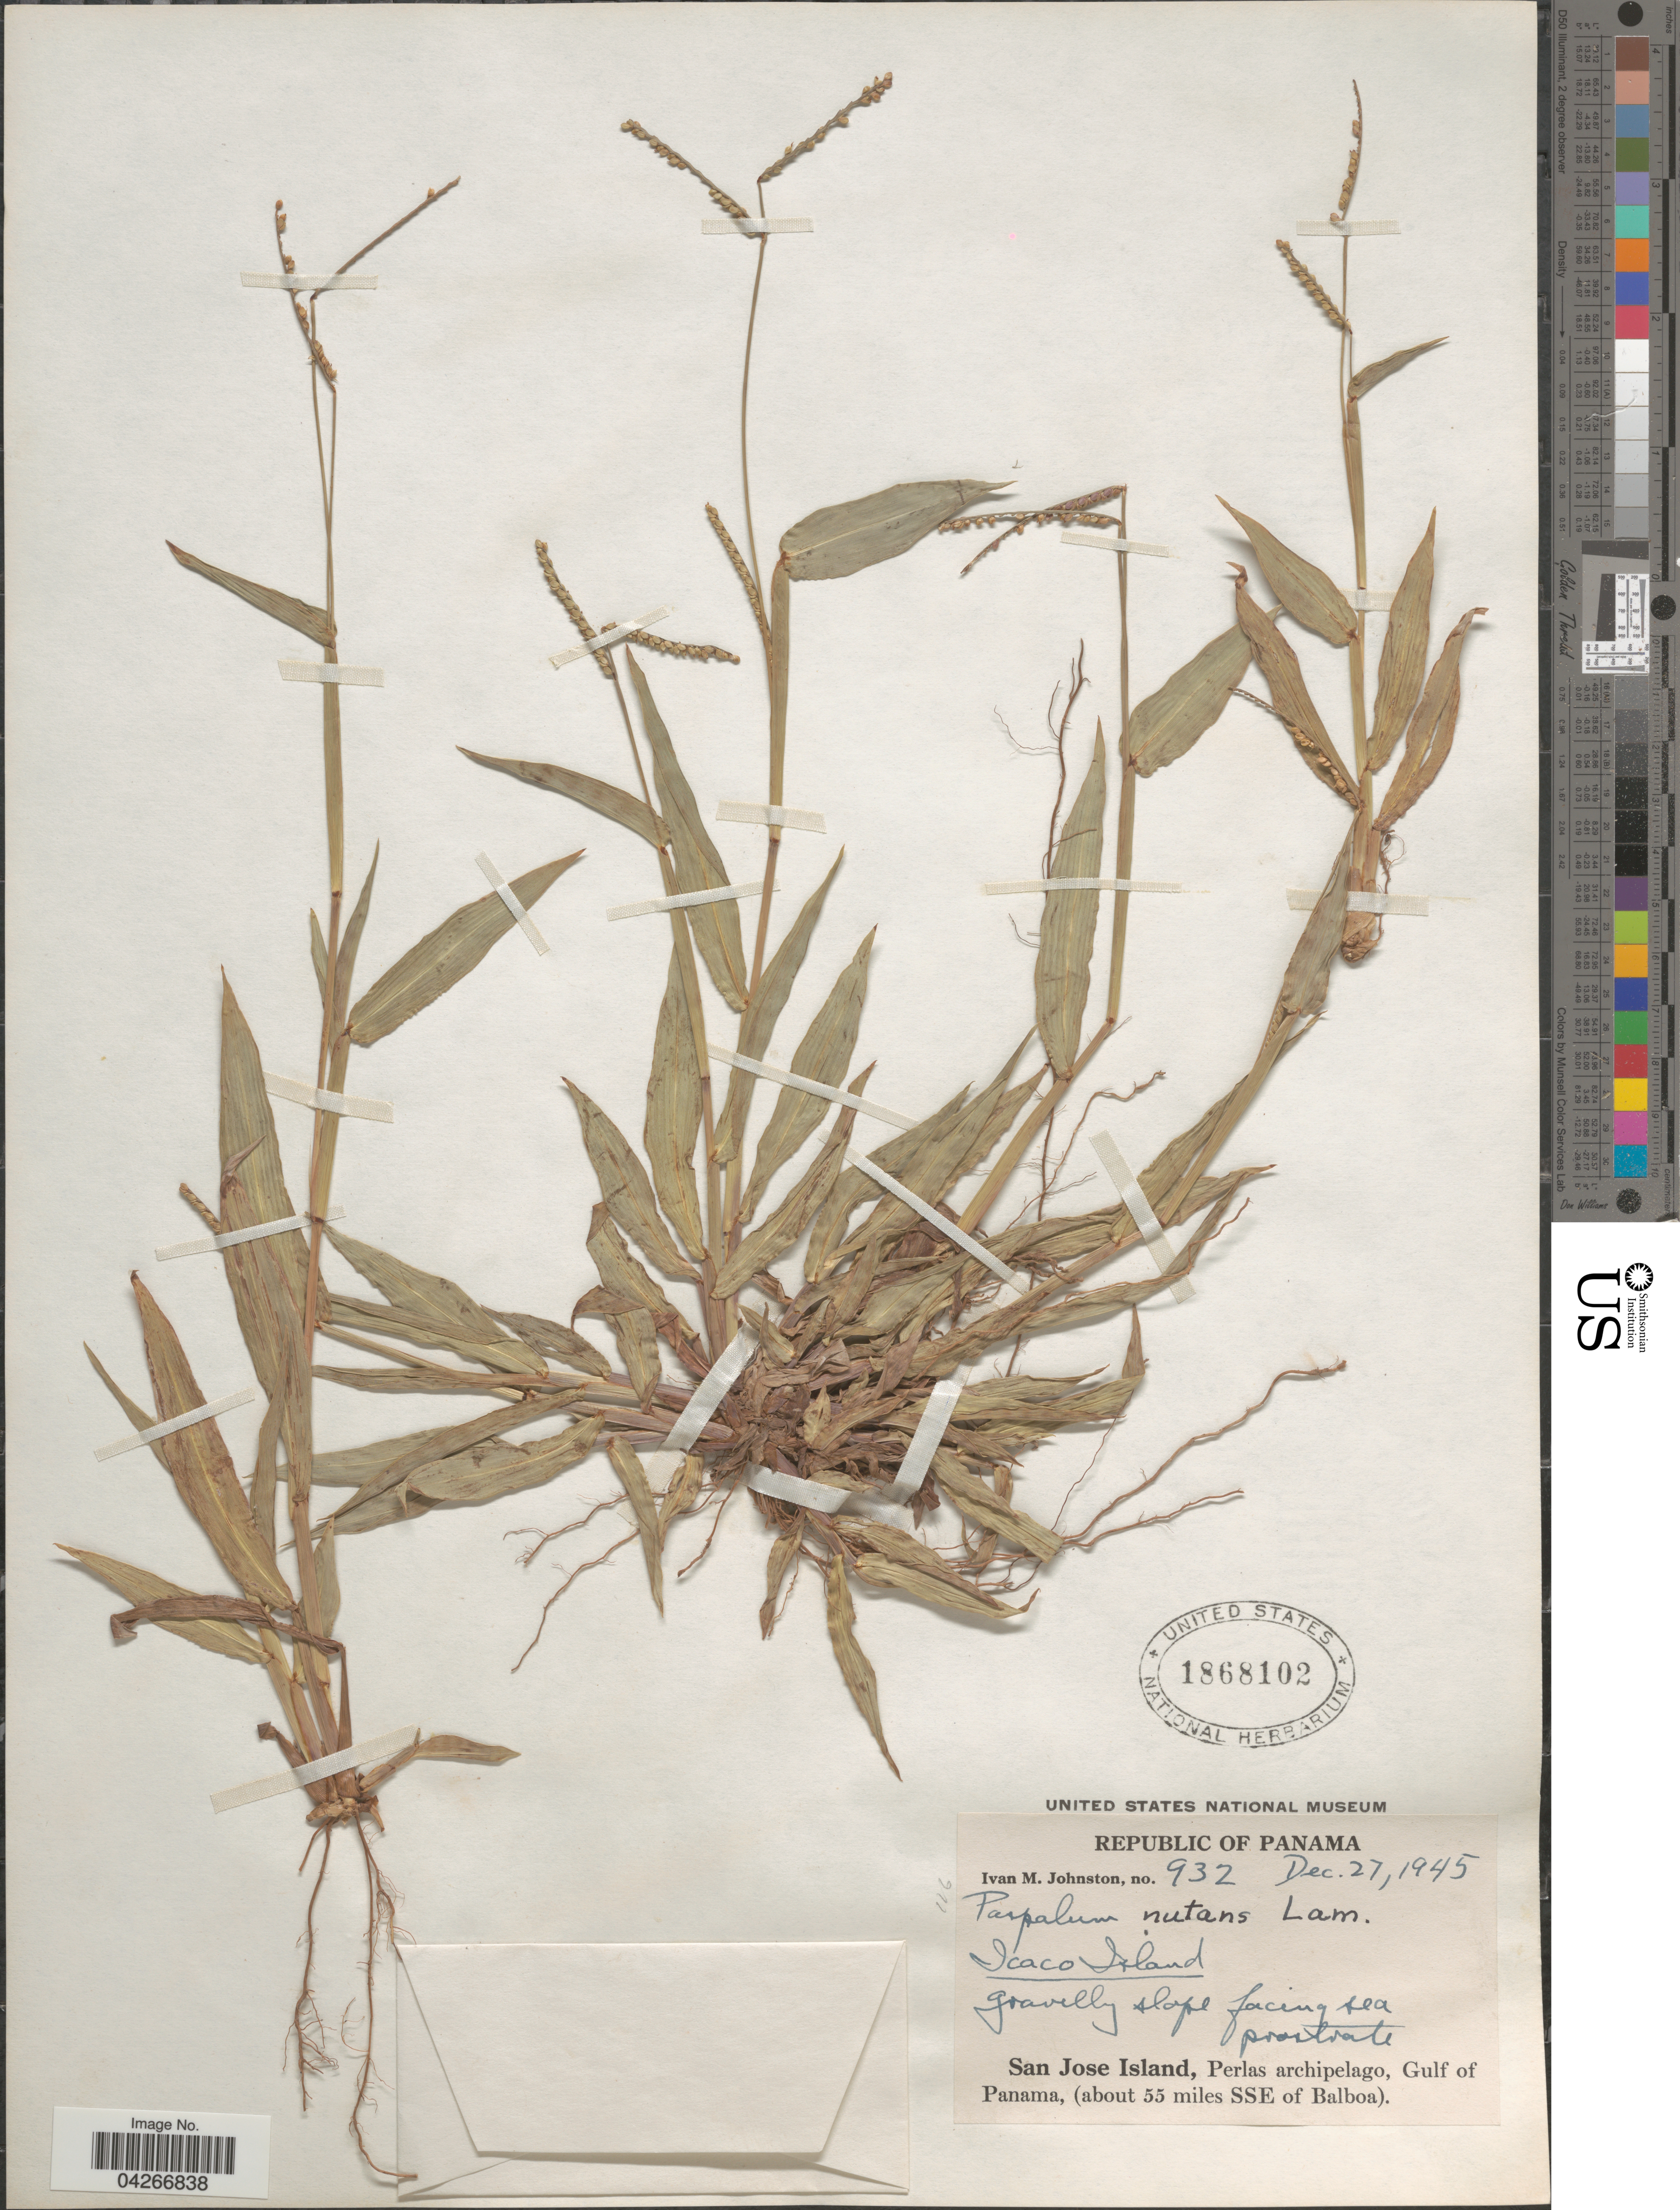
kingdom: Plantae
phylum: Tracheophyta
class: Liliopsida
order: Poales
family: Poaceae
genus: Paspalum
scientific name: Paspalum nutans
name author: Lam.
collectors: I.M. Johnston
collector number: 932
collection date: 1945-12-27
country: Panama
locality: Icaco Island, gravelly slope facing sea. San Jose Island, Perlas archipelago, Gulf of Panama, (about 55 miles SSE of Balboa).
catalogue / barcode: US 1868102